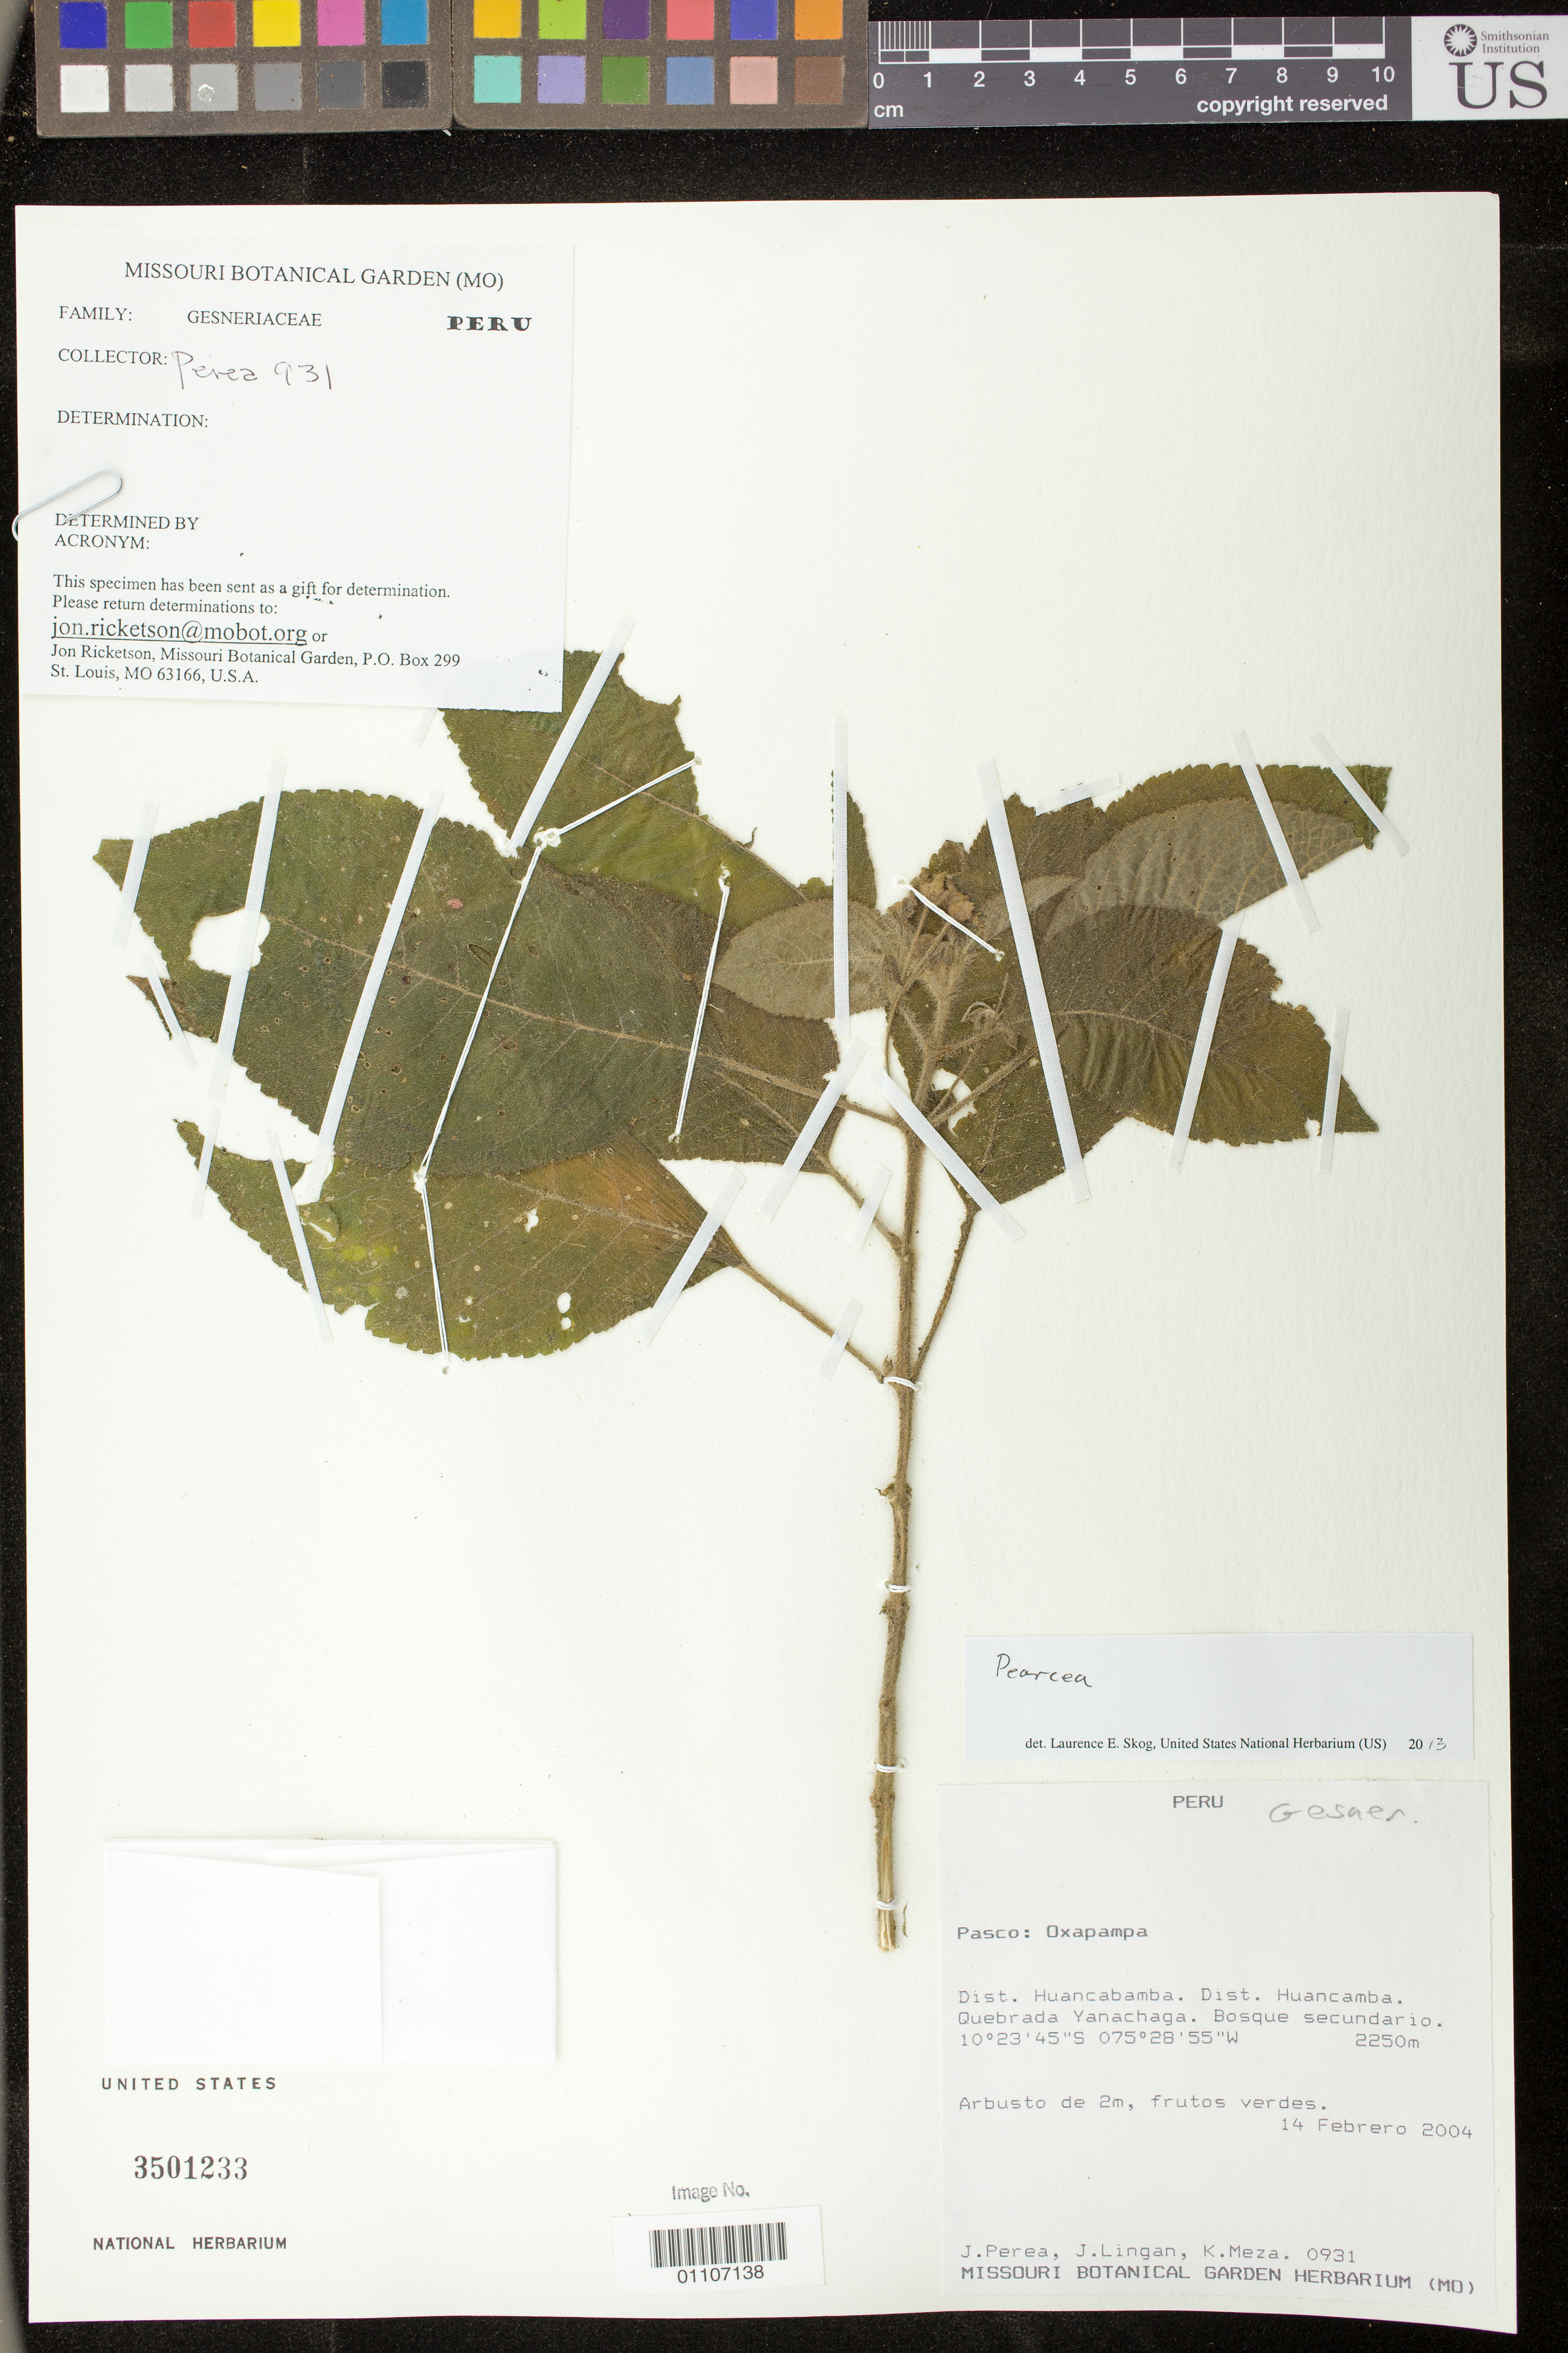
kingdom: Plantae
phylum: Tracheophyta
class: Magnoliopsida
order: Lamiales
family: Gesneriaceae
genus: Pearcea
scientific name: Pearcea hispidissima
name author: (Wiehler) L.P. Kvist & L.E. Skog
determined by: Skog, Laurence E.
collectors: J. Perea, J. Lingan & K. Meza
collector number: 0931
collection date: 2004-02-14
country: Peru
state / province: Pasco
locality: Dis. Huancabamba, Quebrada Yanachaga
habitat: Bosque secundario.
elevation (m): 2250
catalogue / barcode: US 3501233